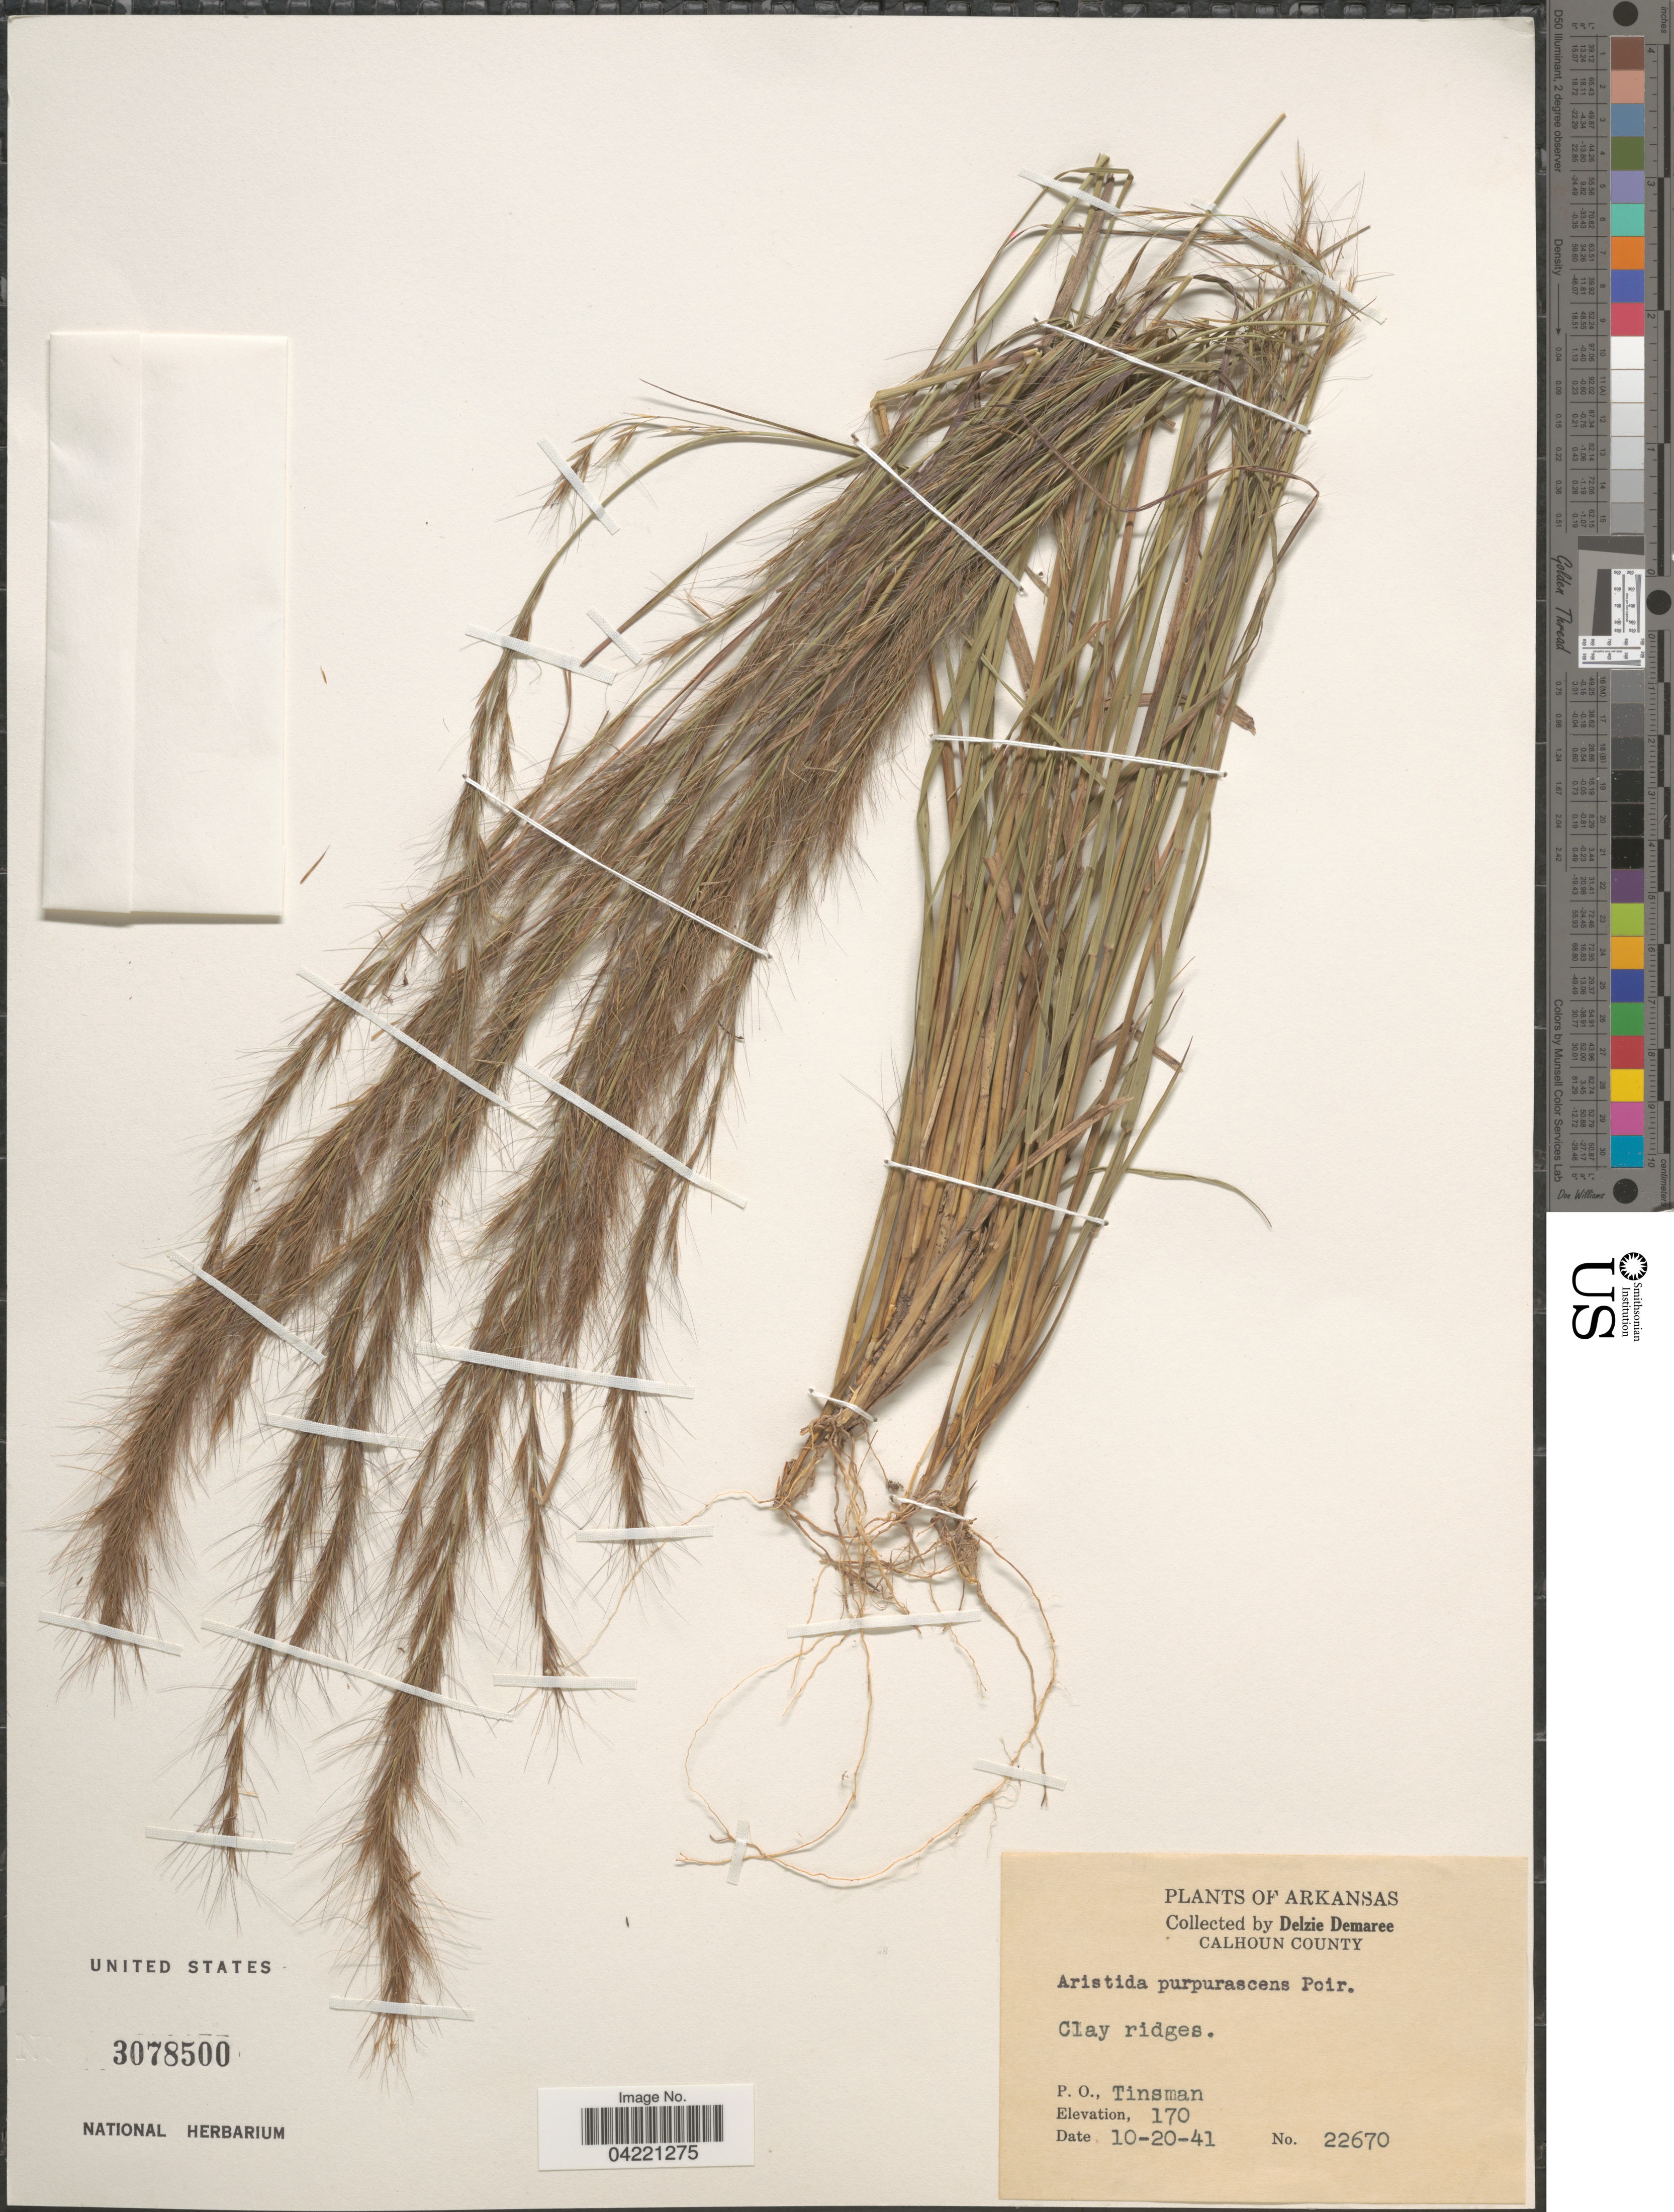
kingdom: Plantae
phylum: Tracheophyta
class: Liliopsida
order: Poales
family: Poaceae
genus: Aristida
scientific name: Aristida purpurascens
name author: Poir.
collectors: D. Demaree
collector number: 22670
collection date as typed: Transcribed d/m/y: 20/10/41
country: United States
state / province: Arkansas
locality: Calhoun County. P.O. Tinsman.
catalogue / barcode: US 3078500